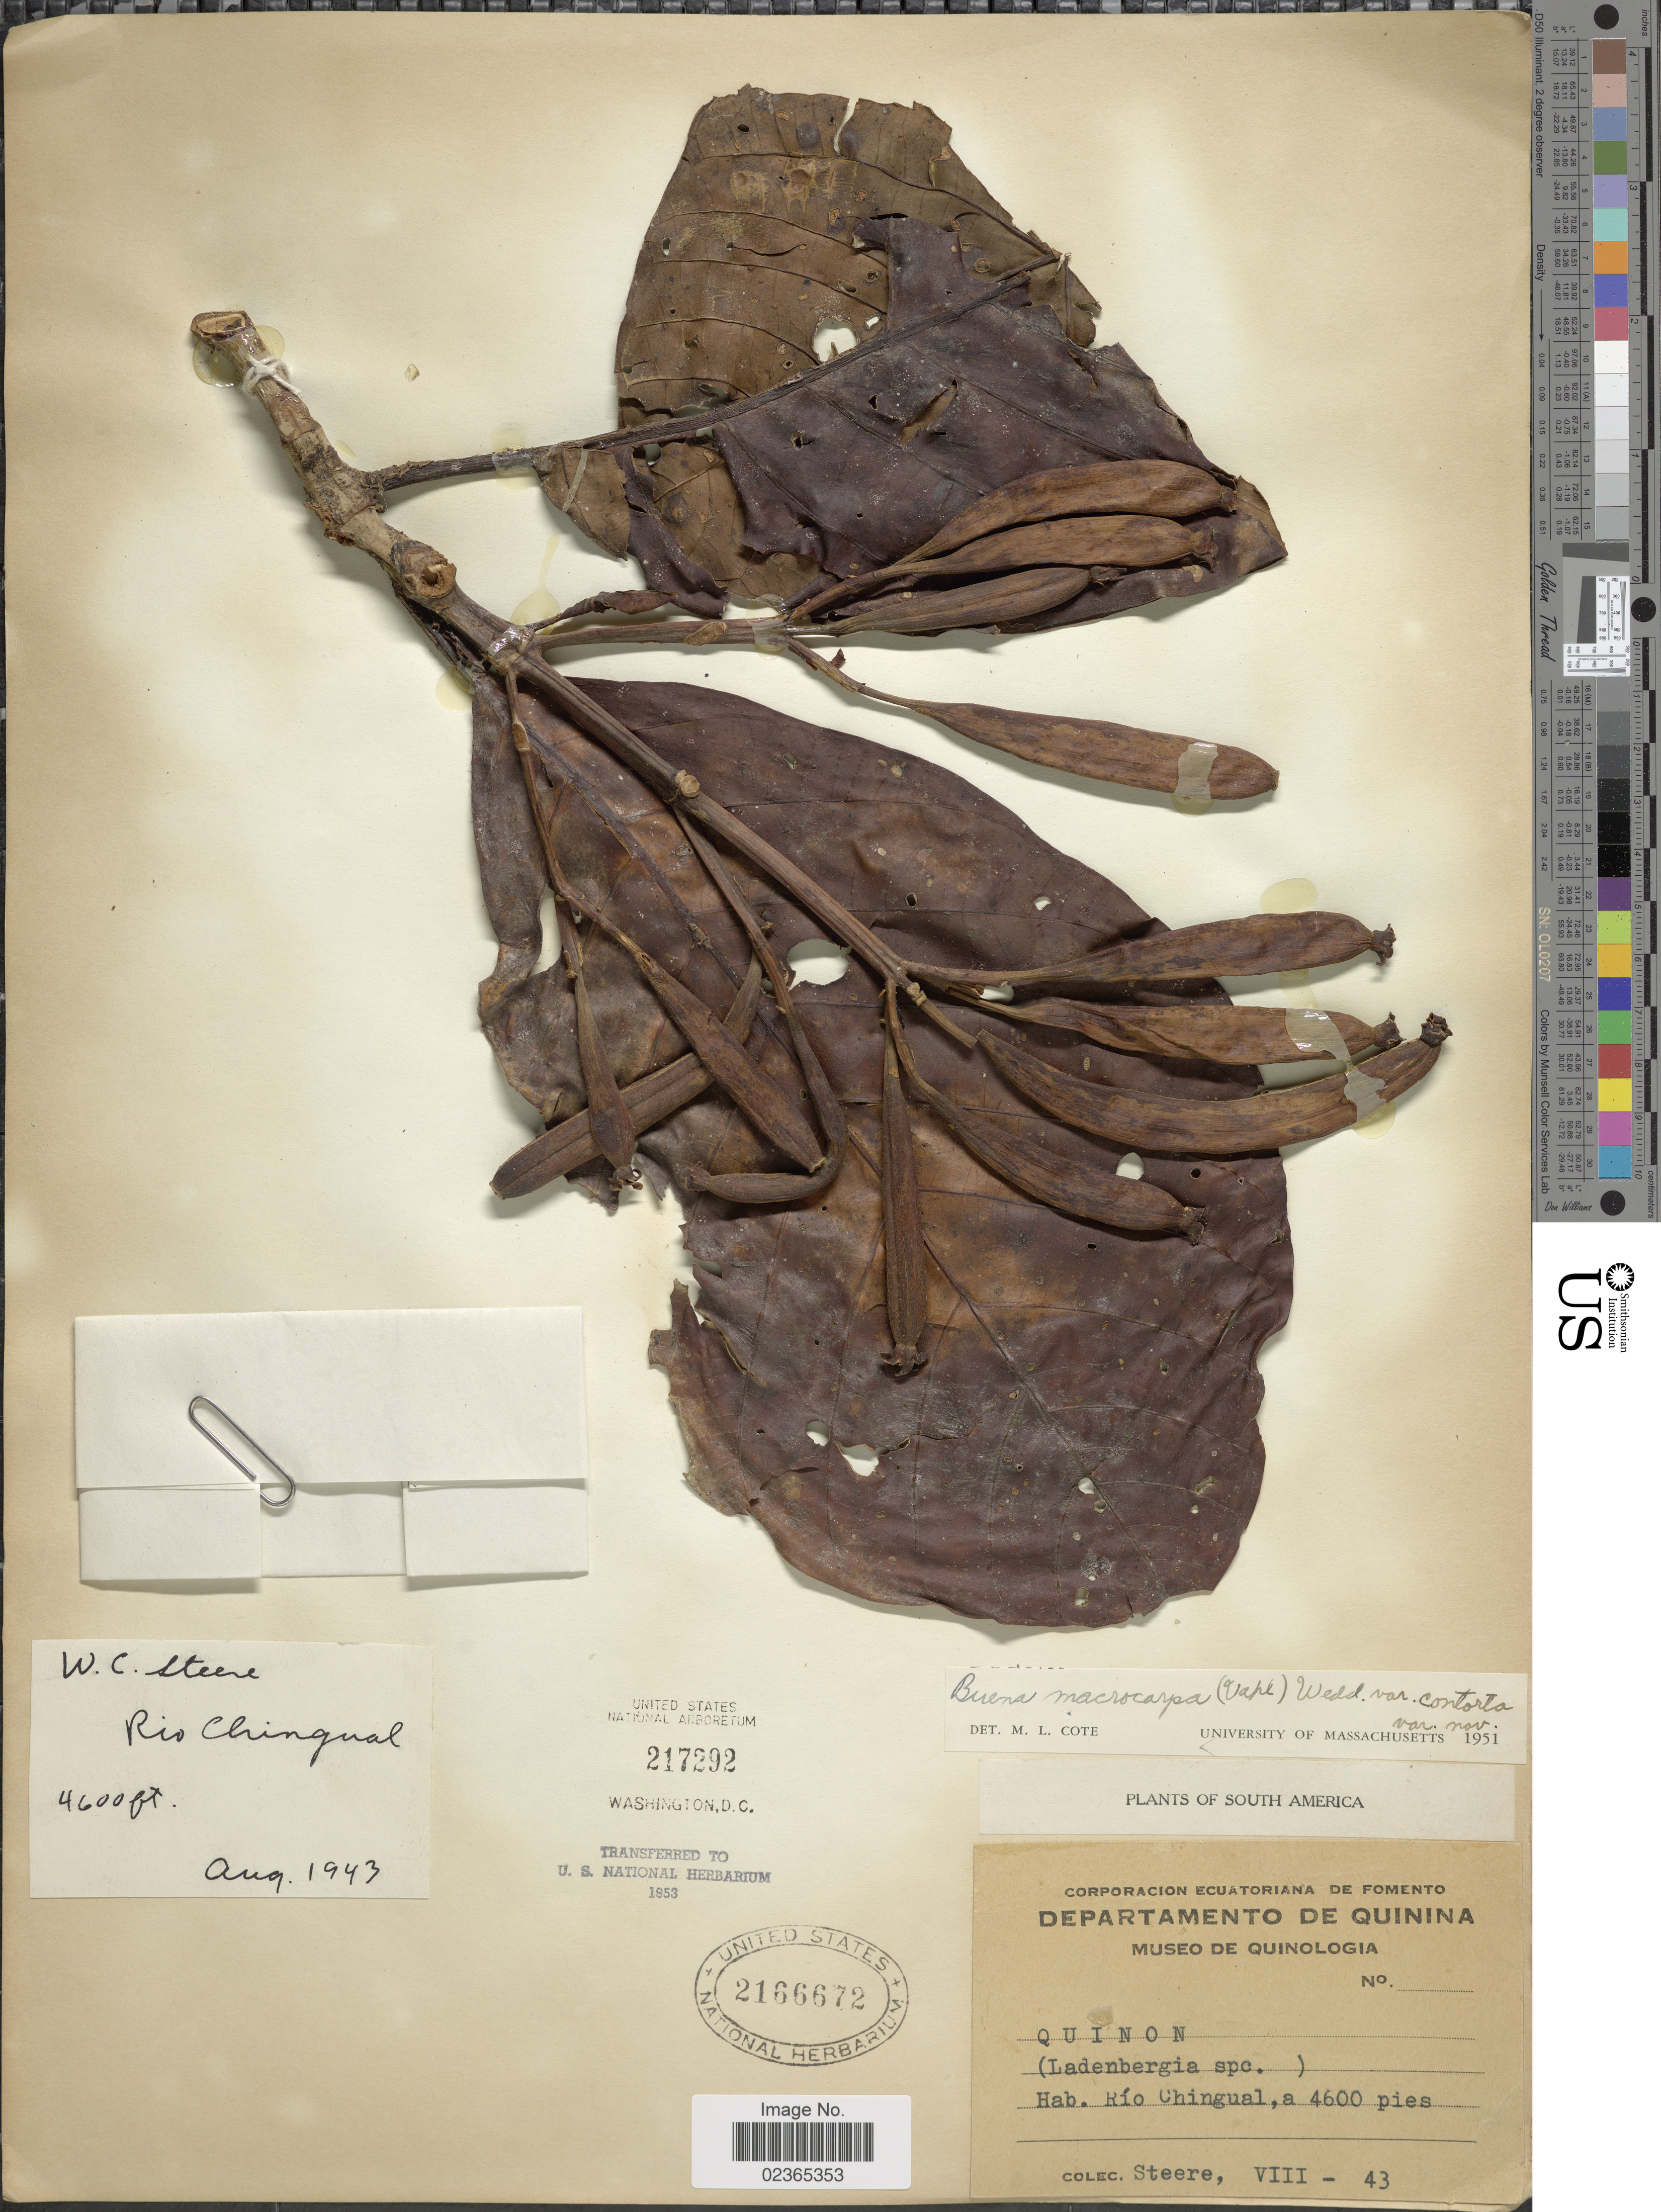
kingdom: Plantae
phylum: Tracheophyta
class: Magnoliopsida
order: Gentianales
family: Rubiaceae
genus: Ladenbergia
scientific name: Ladenbergia macrocarpa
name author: (Vahl) Klotzsch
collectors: -- Steere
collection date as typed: Transcribed d/m/y: /8/43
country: Ecuador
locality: South America, Departamento de Quinina, Rio Chingual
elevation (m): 1402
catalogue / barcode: US 2166672